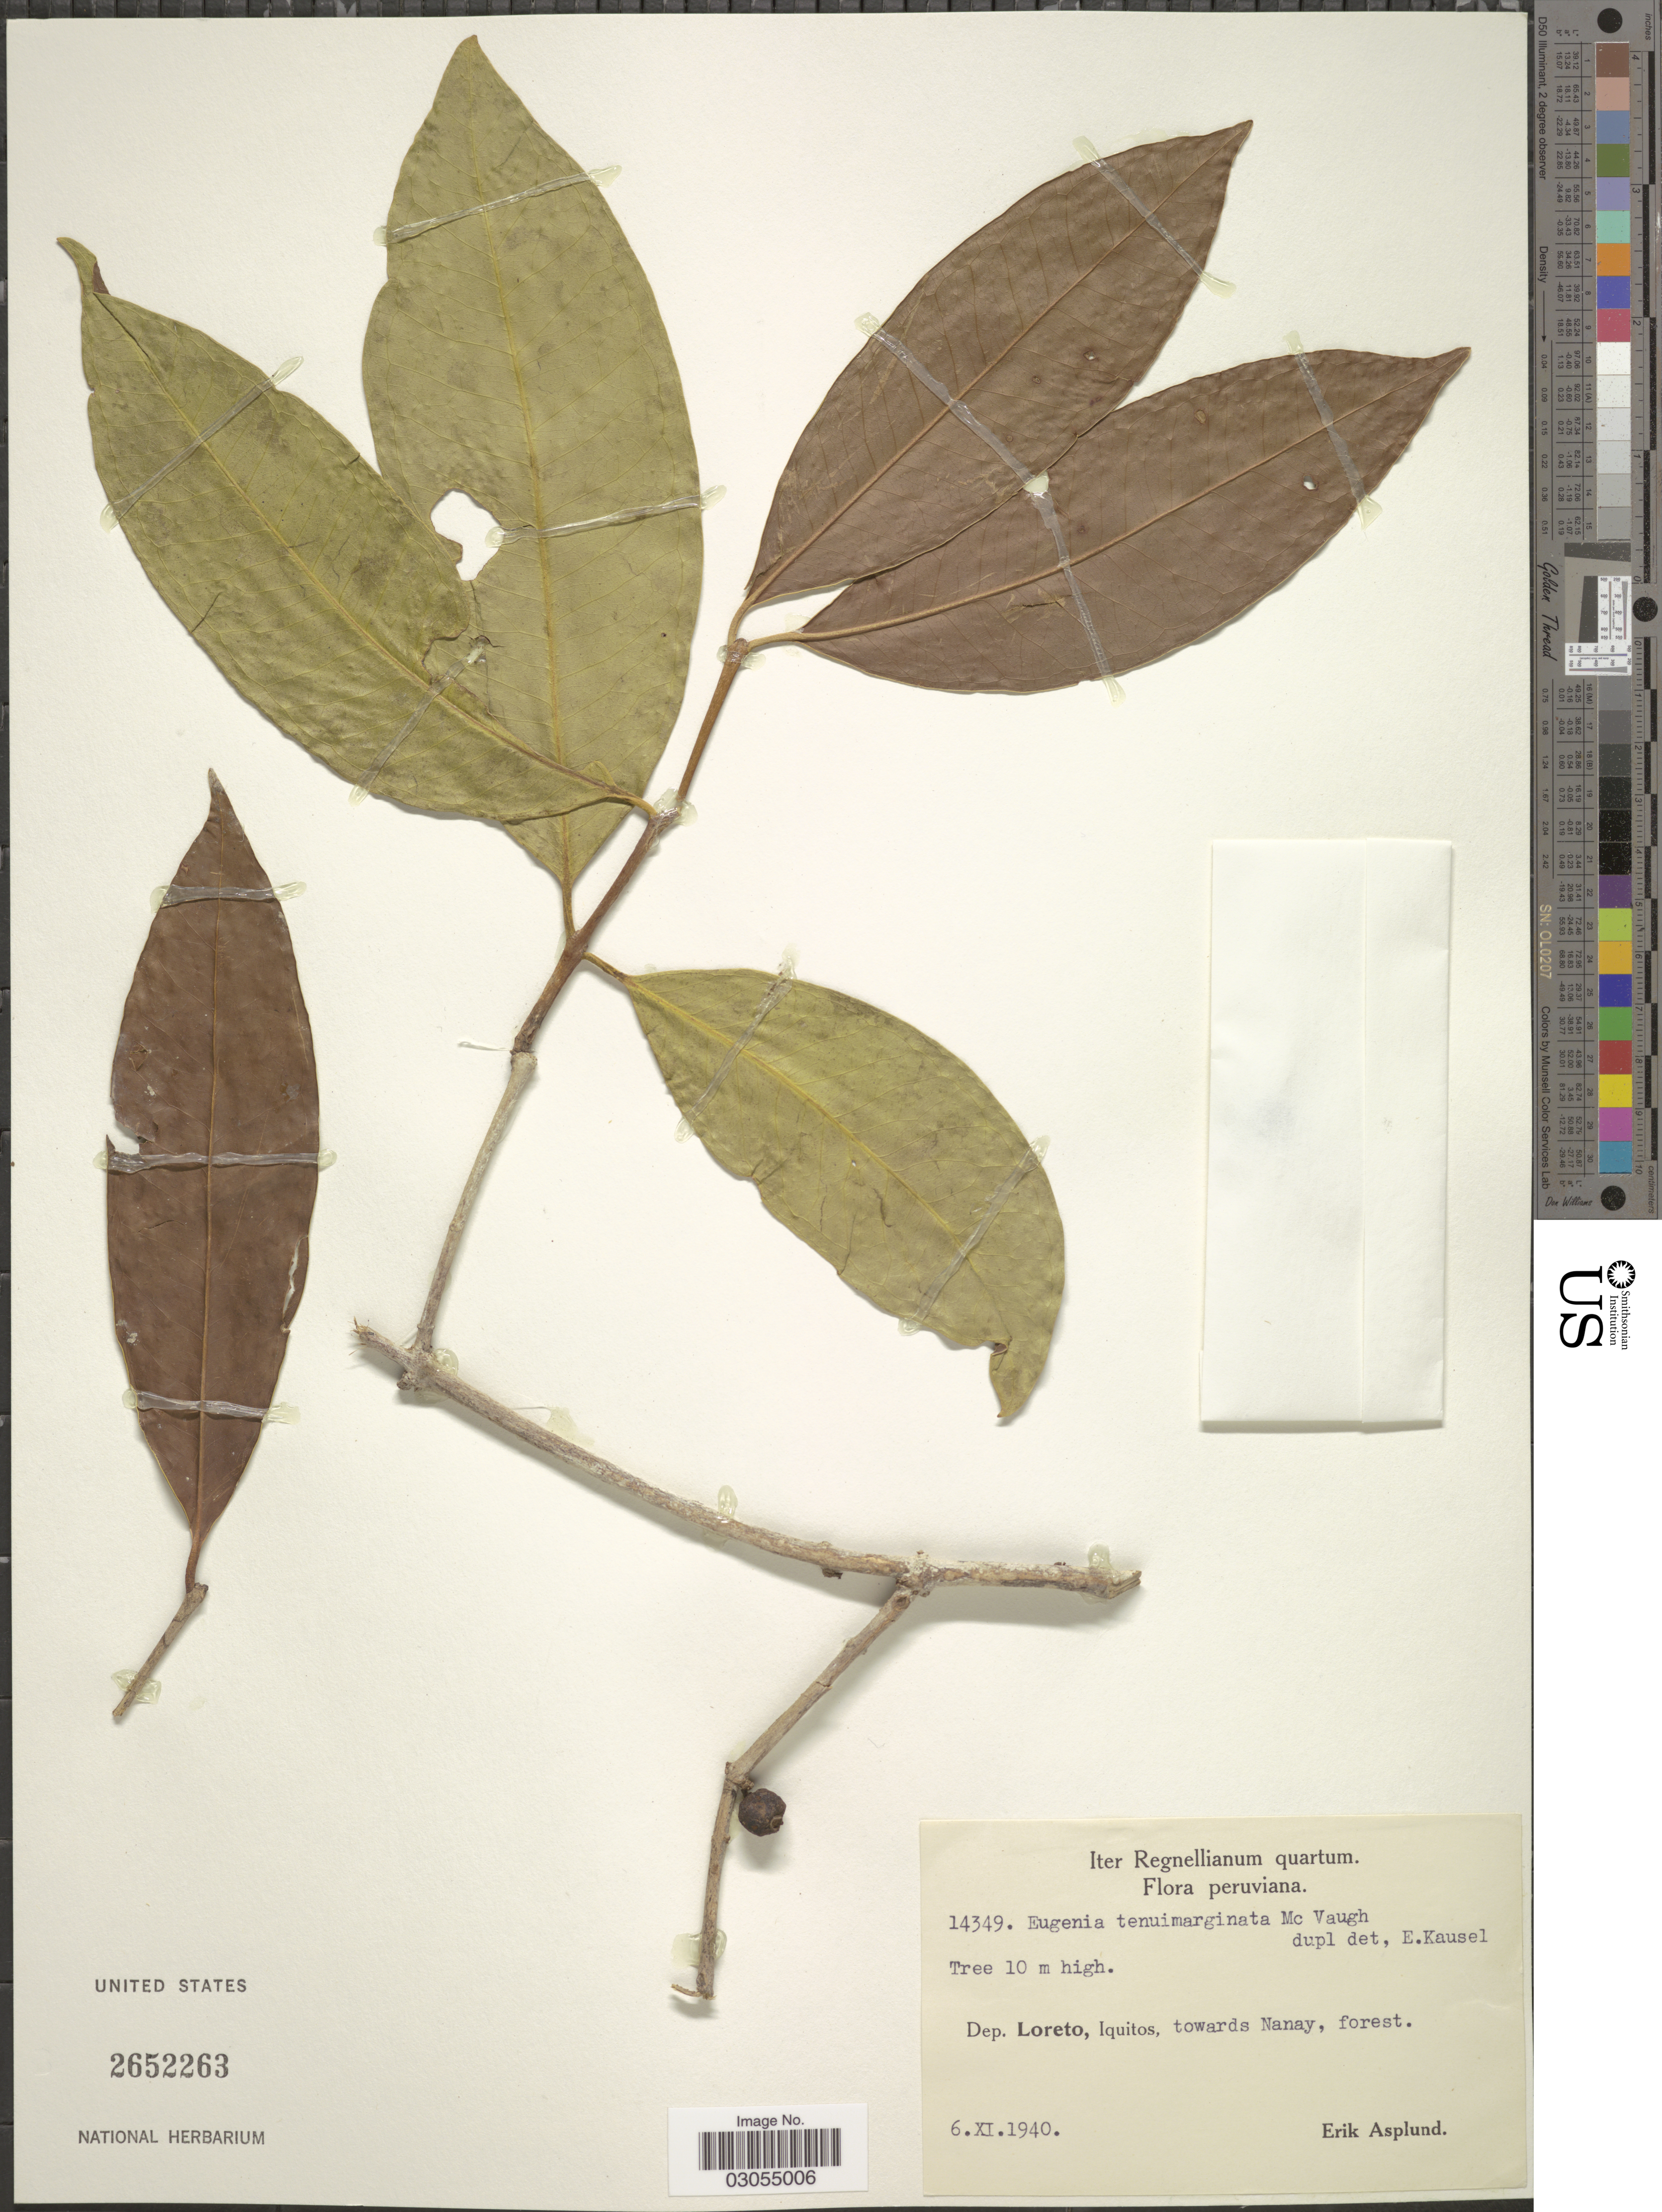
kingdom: Plantae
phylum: Tracheophyta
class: Magnoliopsida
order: Myrtales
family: Myrtaceae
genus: Eugenia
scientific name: Eugenia tenuimarginata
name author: McVaugh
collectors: E. Asplund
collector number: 14349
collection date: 1940-11-06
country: Peru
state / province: Loreto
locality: Dep. Loreto, Iquitos, towards Nanay, forest.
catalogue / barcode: US 2652263